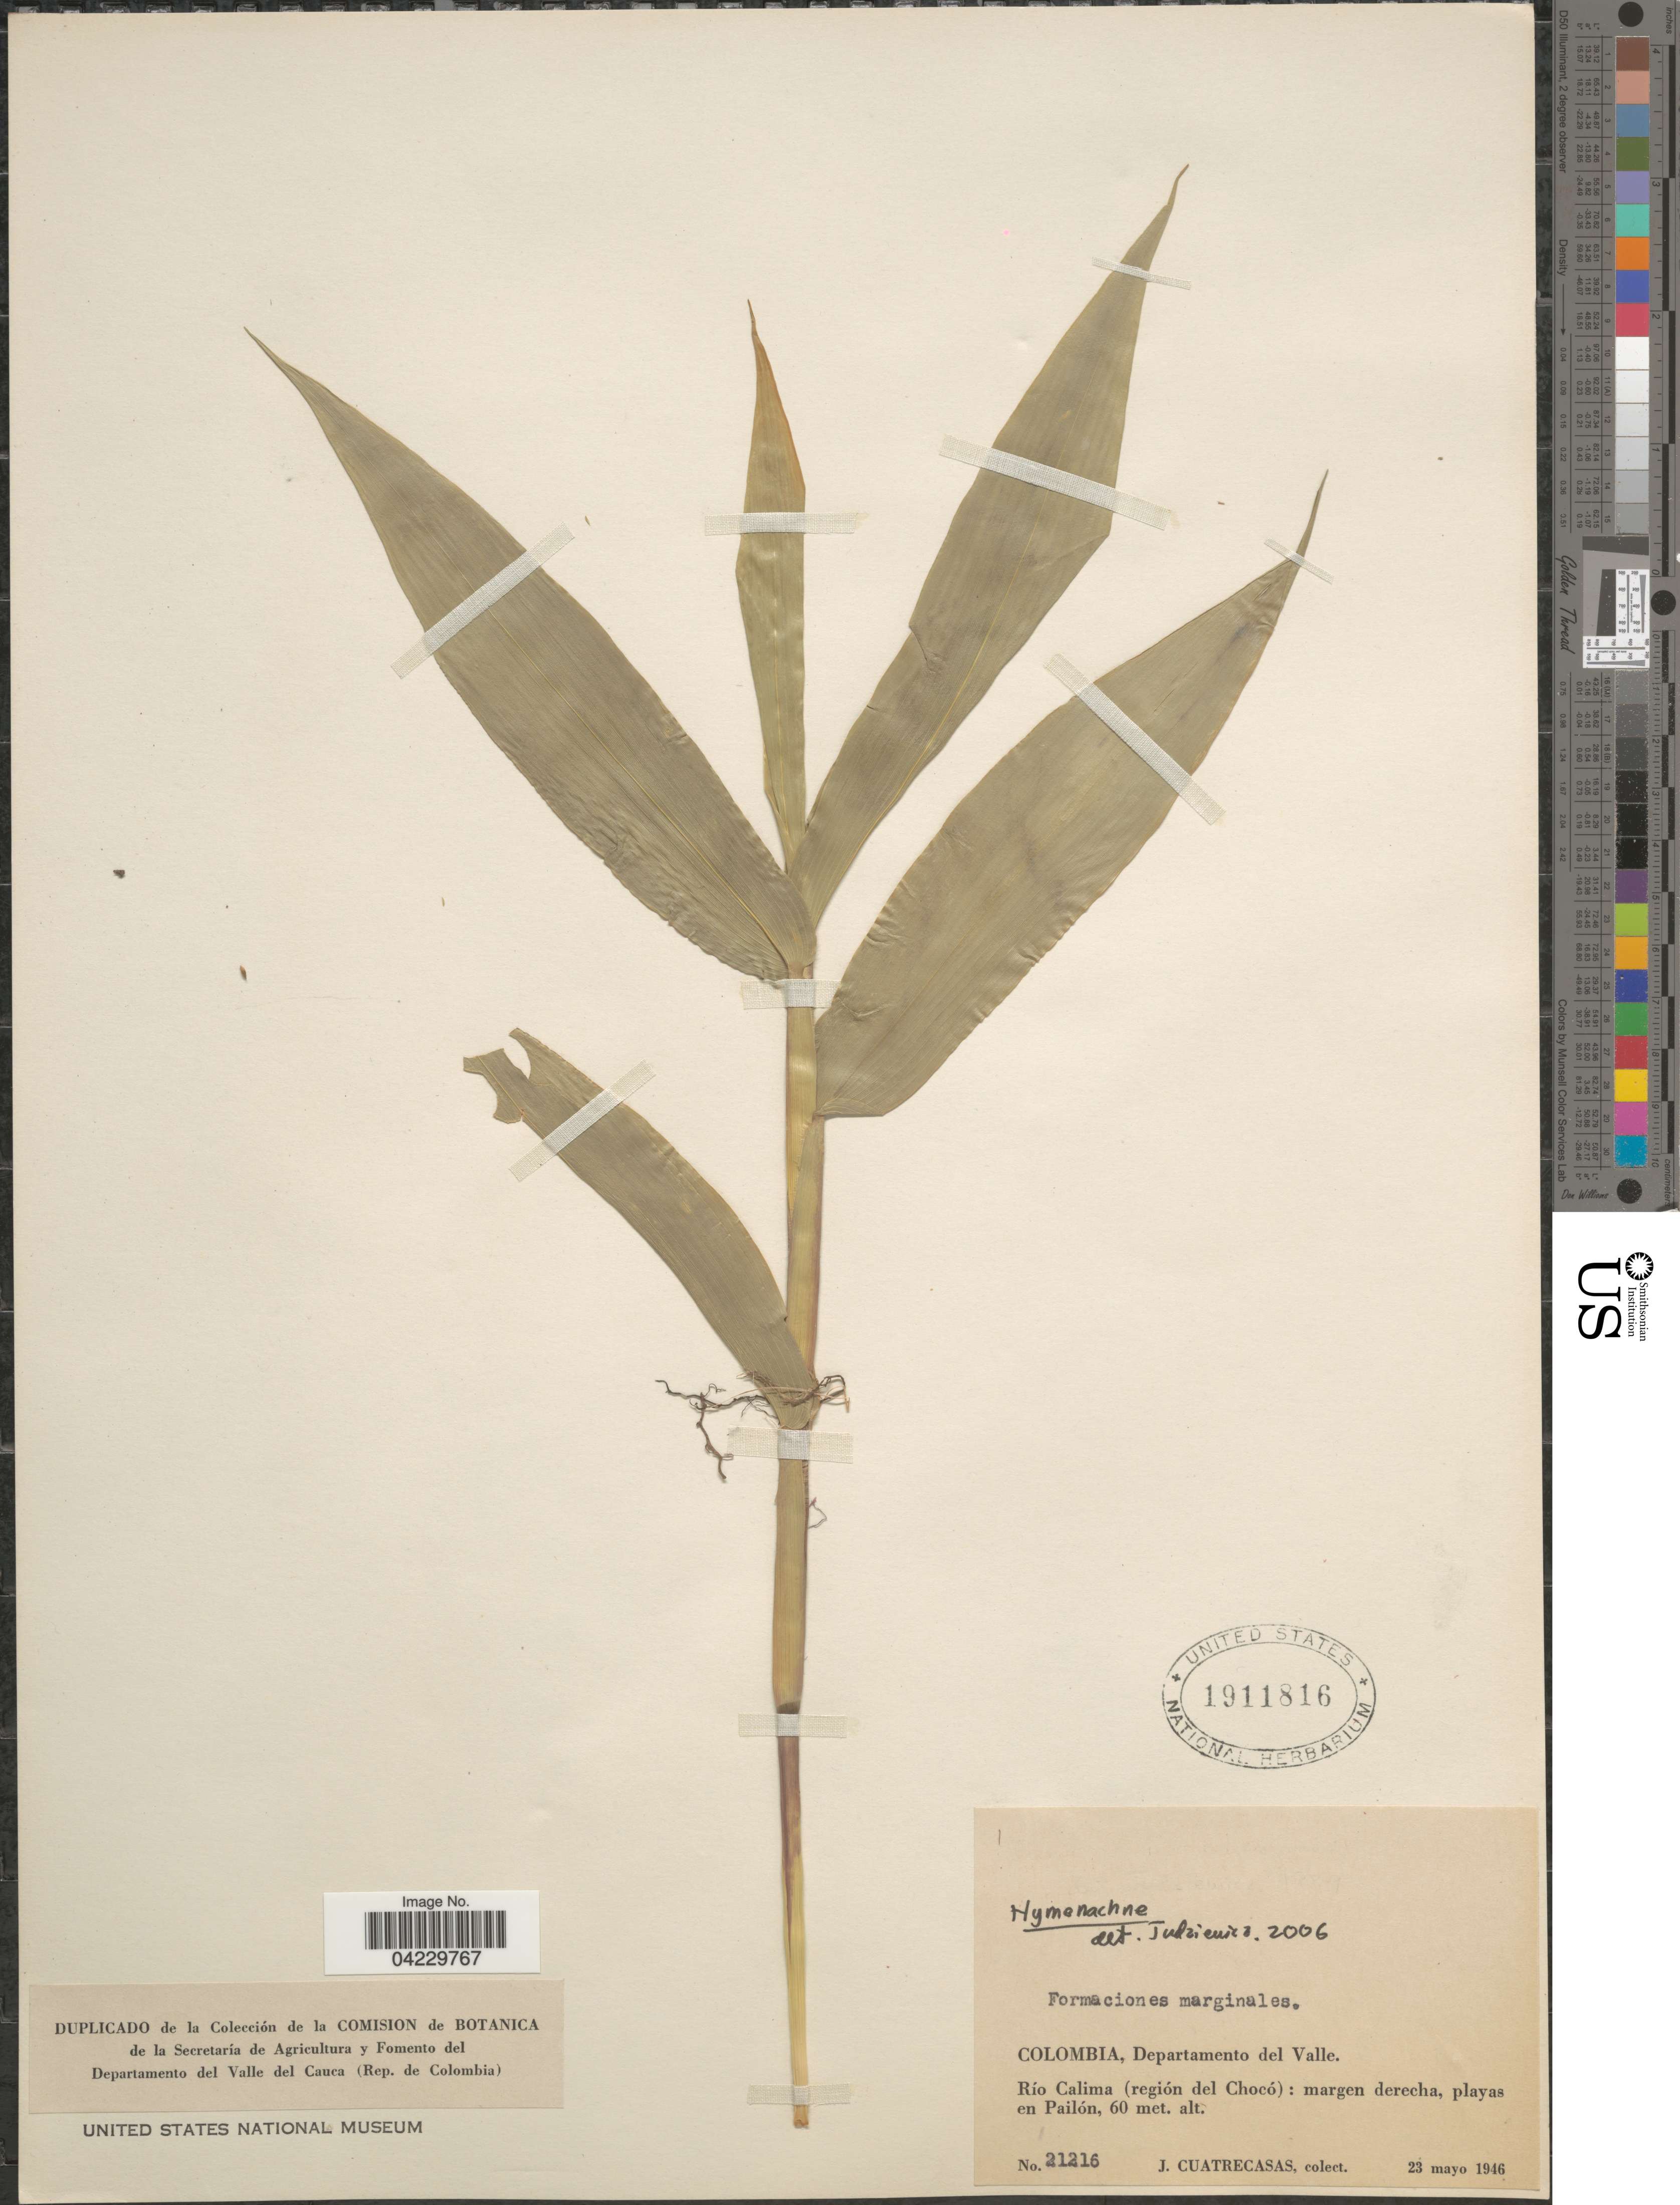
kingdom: Plantae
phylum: Tracheophyta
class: Liliopsida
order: Poales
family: Poaceae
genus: Hymenachne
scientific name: Hymenachne sp.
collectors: J. Cuatrecasas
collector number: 21216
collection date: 1946-05-23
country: Colombia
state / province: Valle del Cauca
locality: Departamento del Valle. Río Calima (región del Chocó): margen derecha, playas en Pailón.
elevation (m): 60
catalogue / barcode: US 1911816